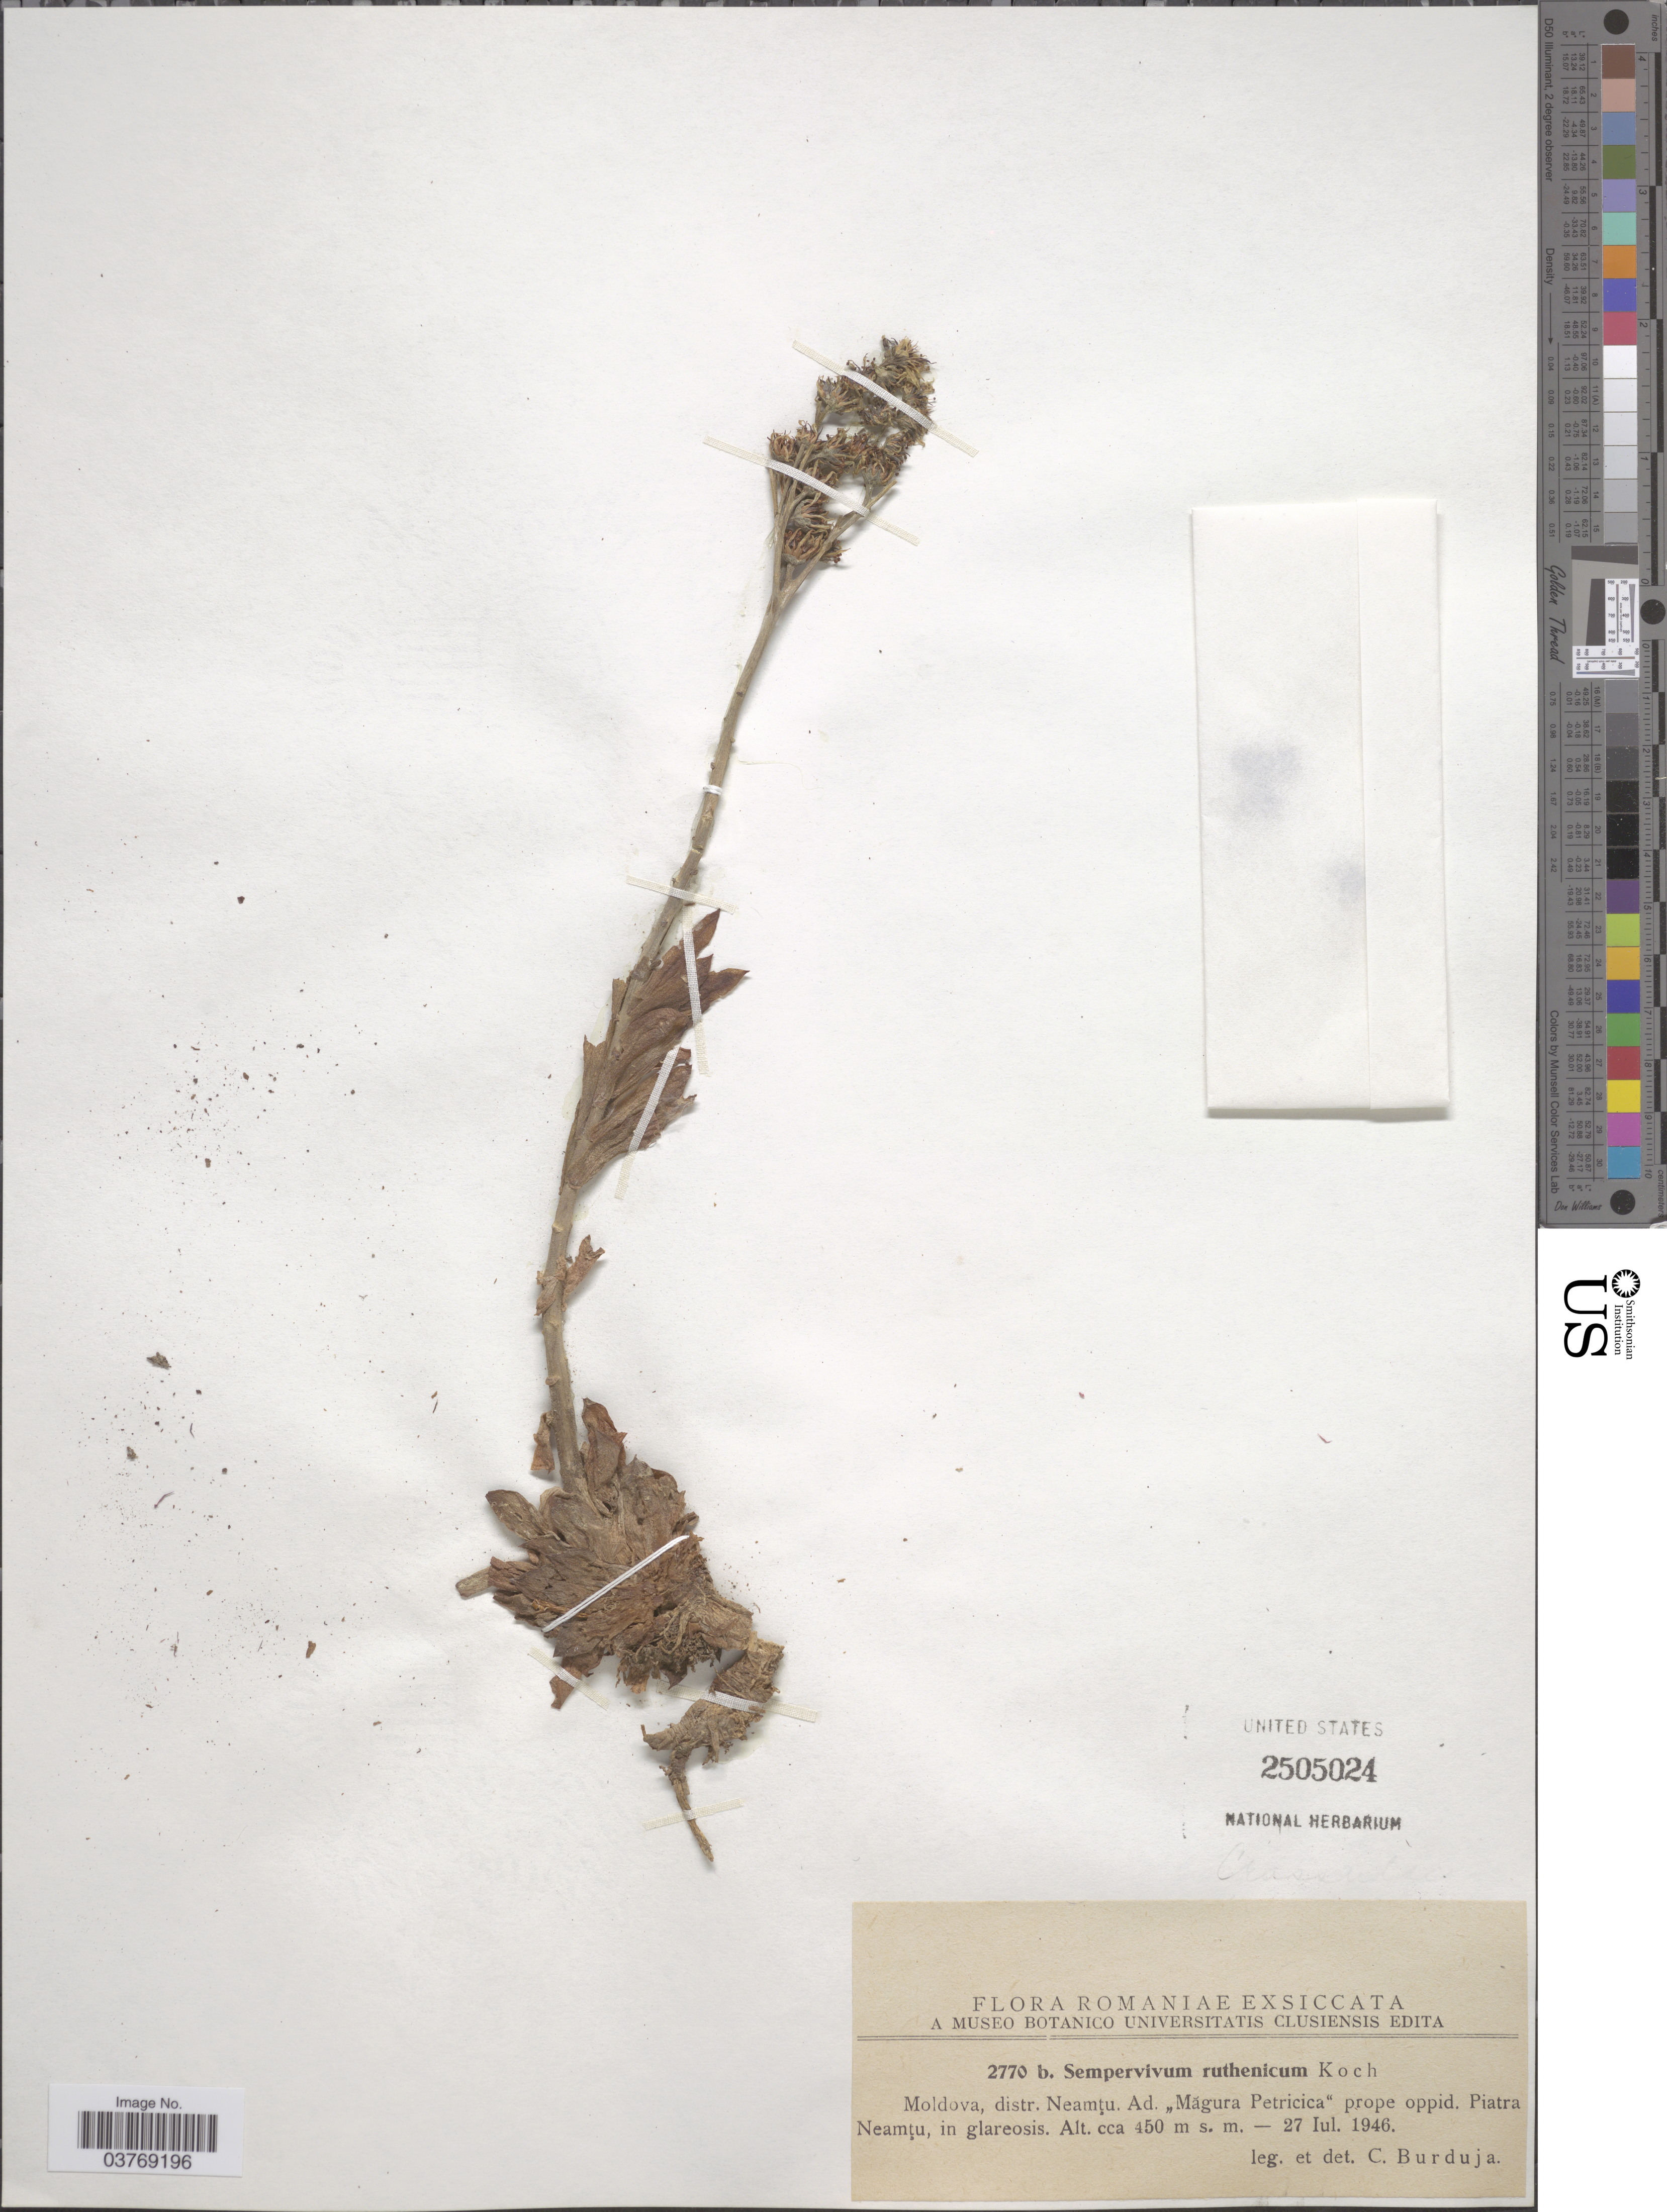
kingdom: Plantae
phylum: Tracheophyta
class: Magnoliopsida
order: Saxifragales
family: Crassulaceae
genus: Sempervivum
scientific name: Sempervivum ruthenicum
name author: Schnittsp. & C.B.Lehm.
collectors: C. Burduja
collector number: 2770 b.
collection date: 1946-07-27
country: Romania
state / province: Neamt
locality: Moldova, distr. Neamtu. Ad. "Măgura Petricica" prope oppid. Piatra Neamtu, in glareosis.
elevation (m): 450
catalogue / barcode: US 2505024